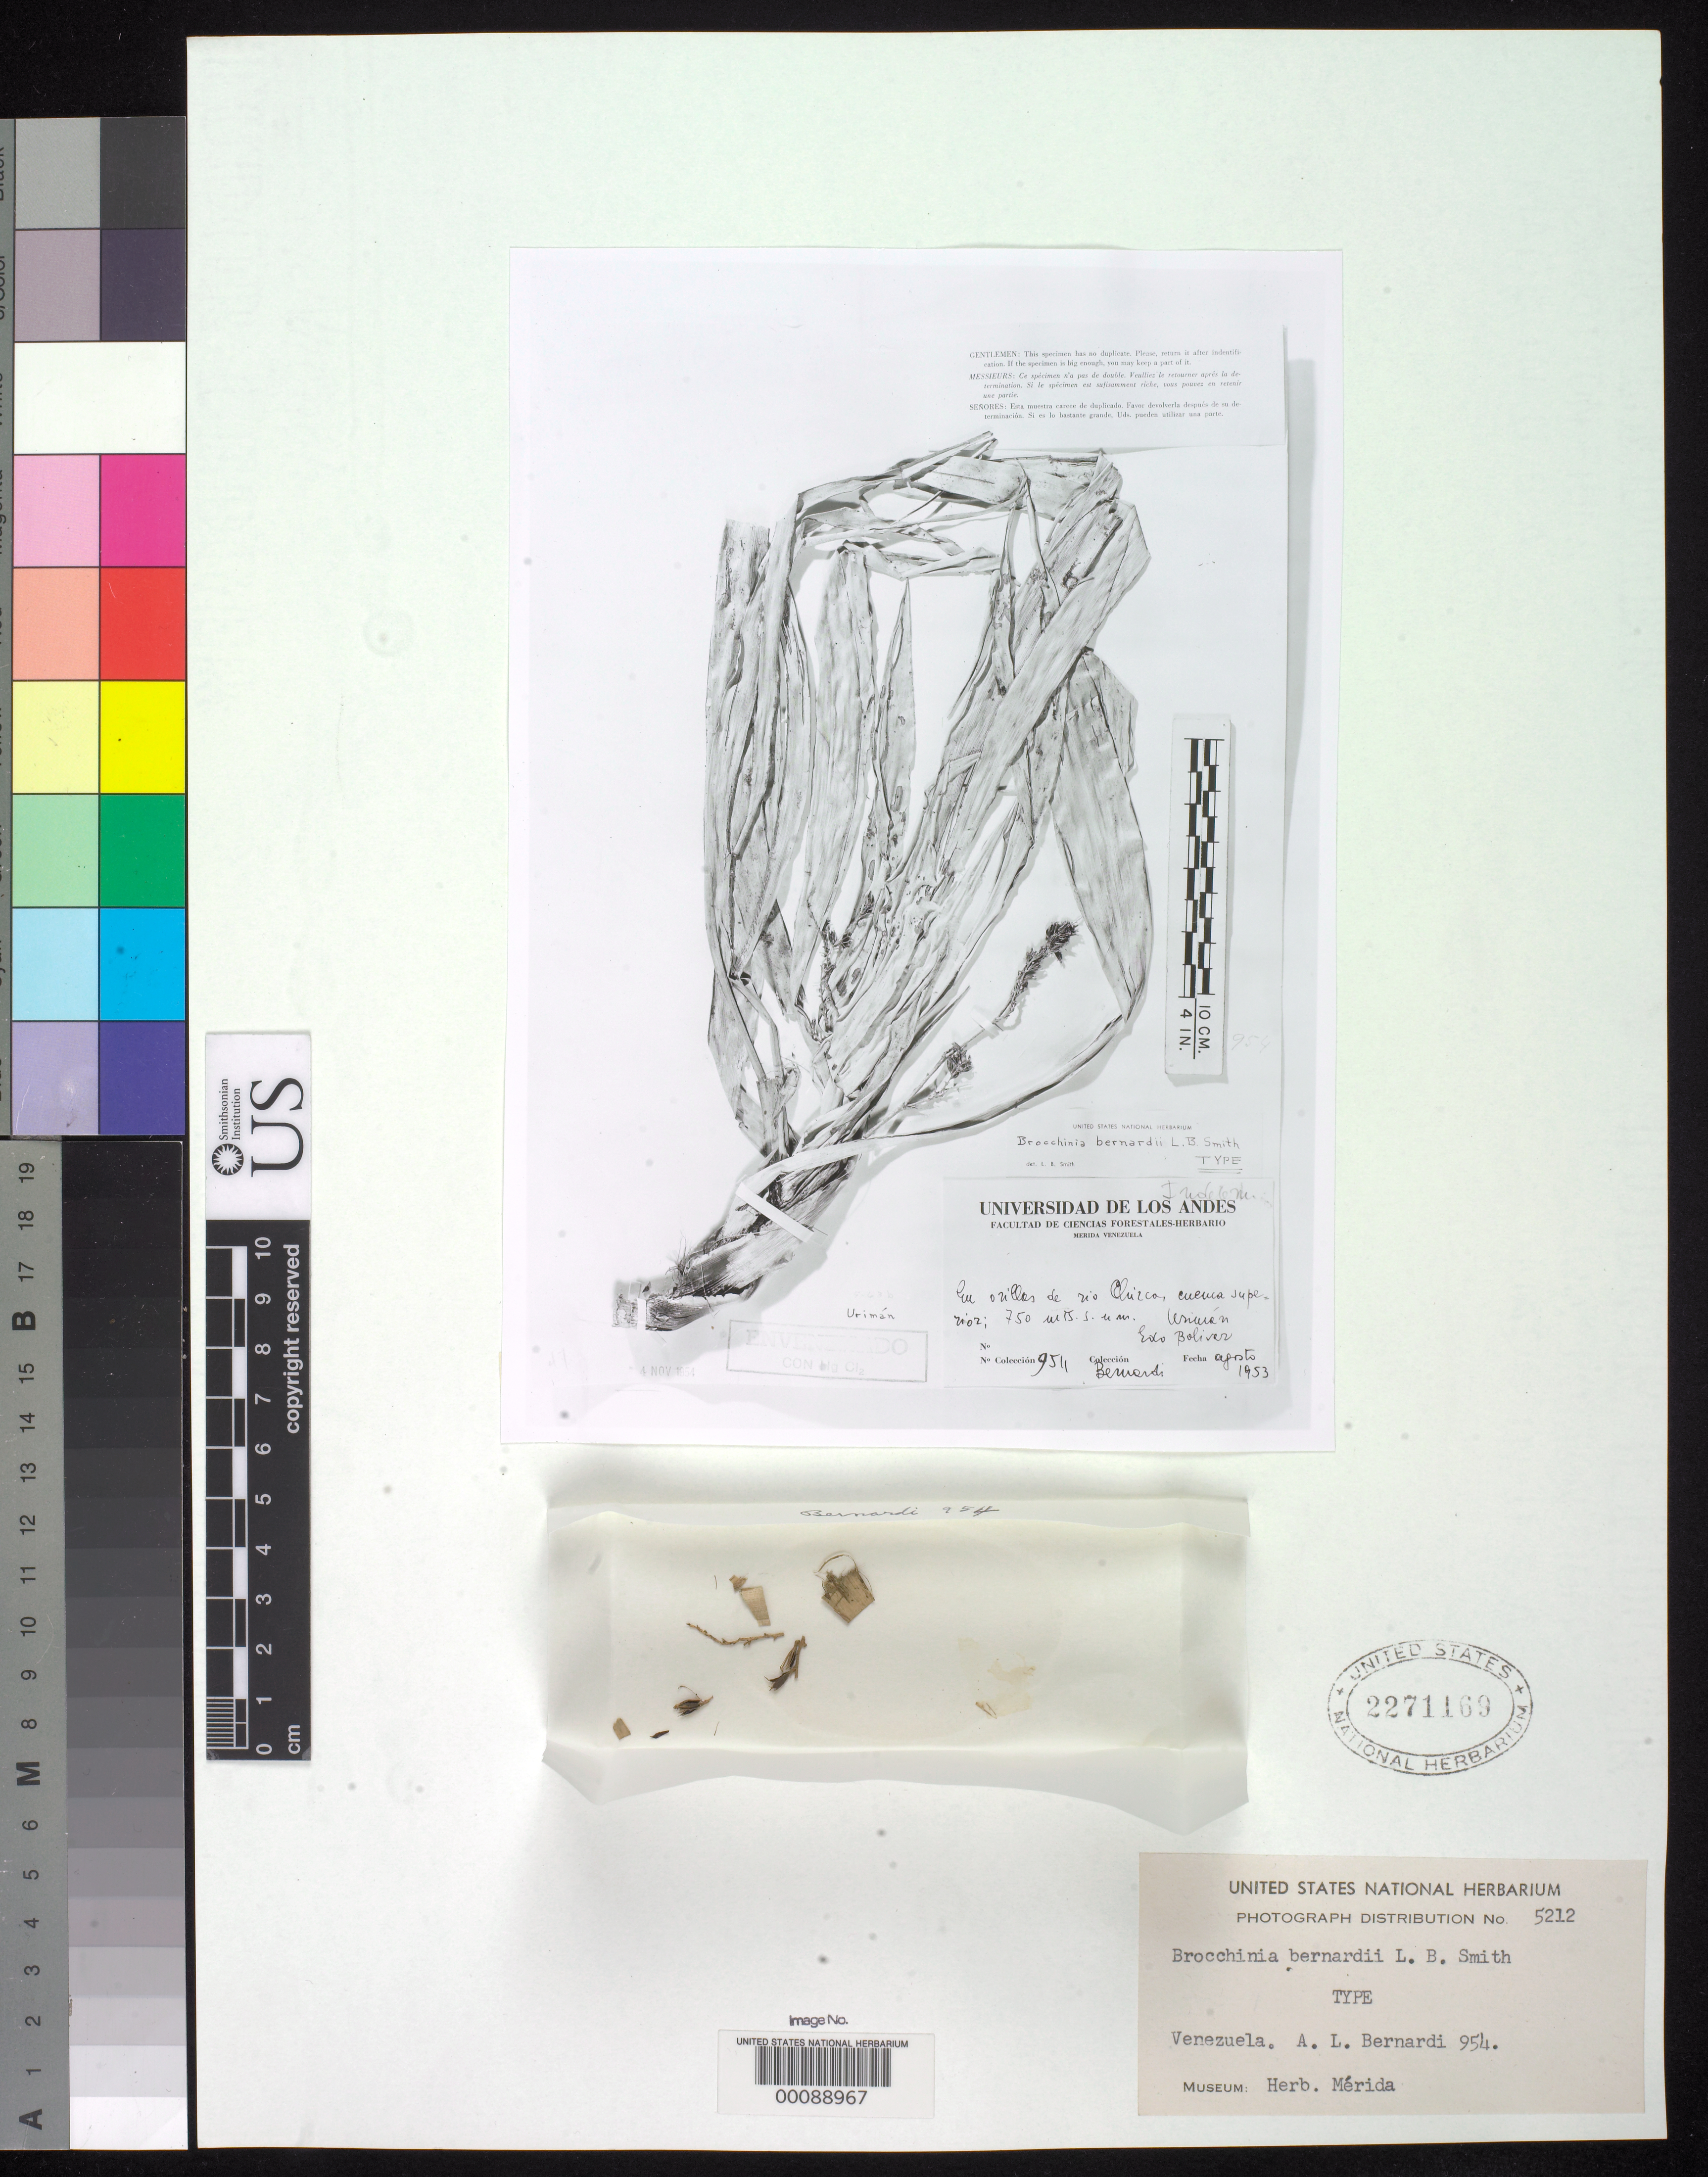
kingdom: Plantae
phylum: Tracheophyta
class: Liliopsida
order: Poales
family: Bromeliaceae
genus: Brocchinia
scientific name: Brocchinia bernardii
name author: L.B. Sm.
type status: Isotype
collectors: A. L. Bernardi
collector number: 954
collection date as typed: Aug 1953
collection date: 1953-08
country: Venezuela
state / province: Bolivar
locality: Bank of Rio Chirca, upper valley, Urimam.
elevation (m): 750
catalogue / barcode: US 2271169